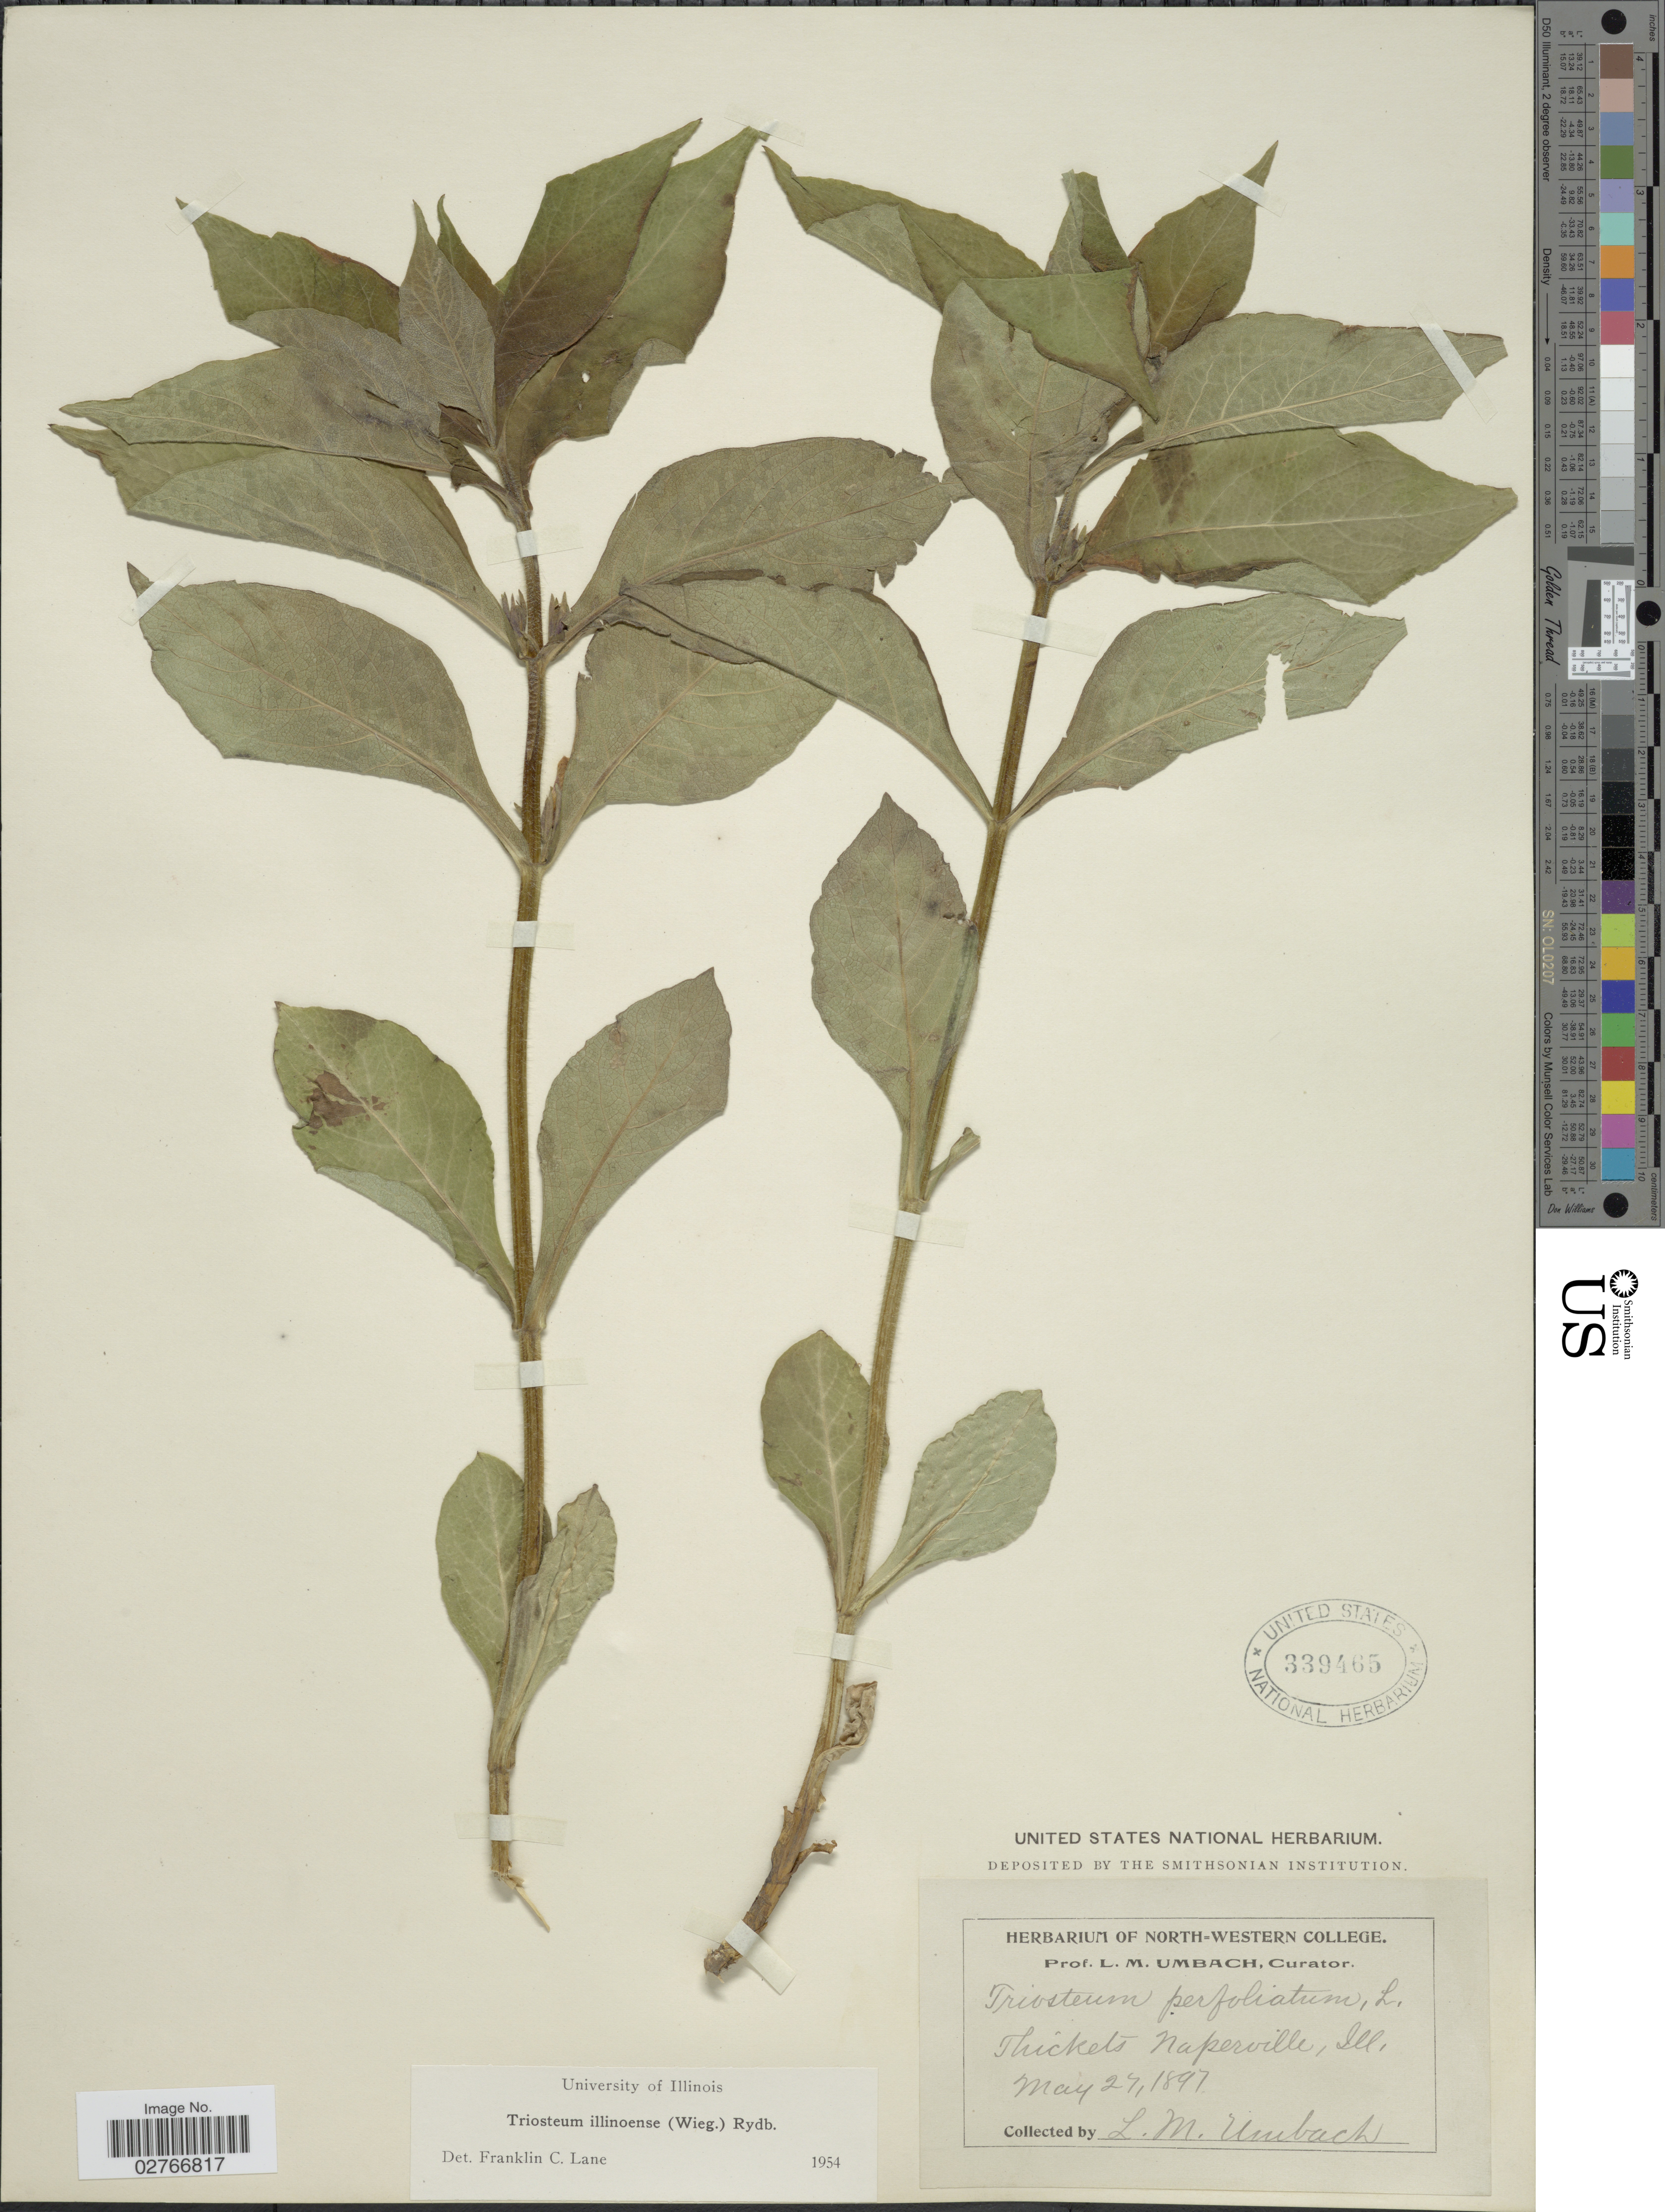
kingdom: Plantae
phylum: Tracheophyta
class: Magnoliopsida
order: Dipsacales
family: Caprifoliaceae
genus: Triosteum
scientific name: Triosteum illinoense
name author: (Wiegand) Rydb.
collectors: L. M. Umbach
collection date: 1897-05-27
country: United States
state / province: Illinois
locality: Naperville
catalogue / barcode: US 339465